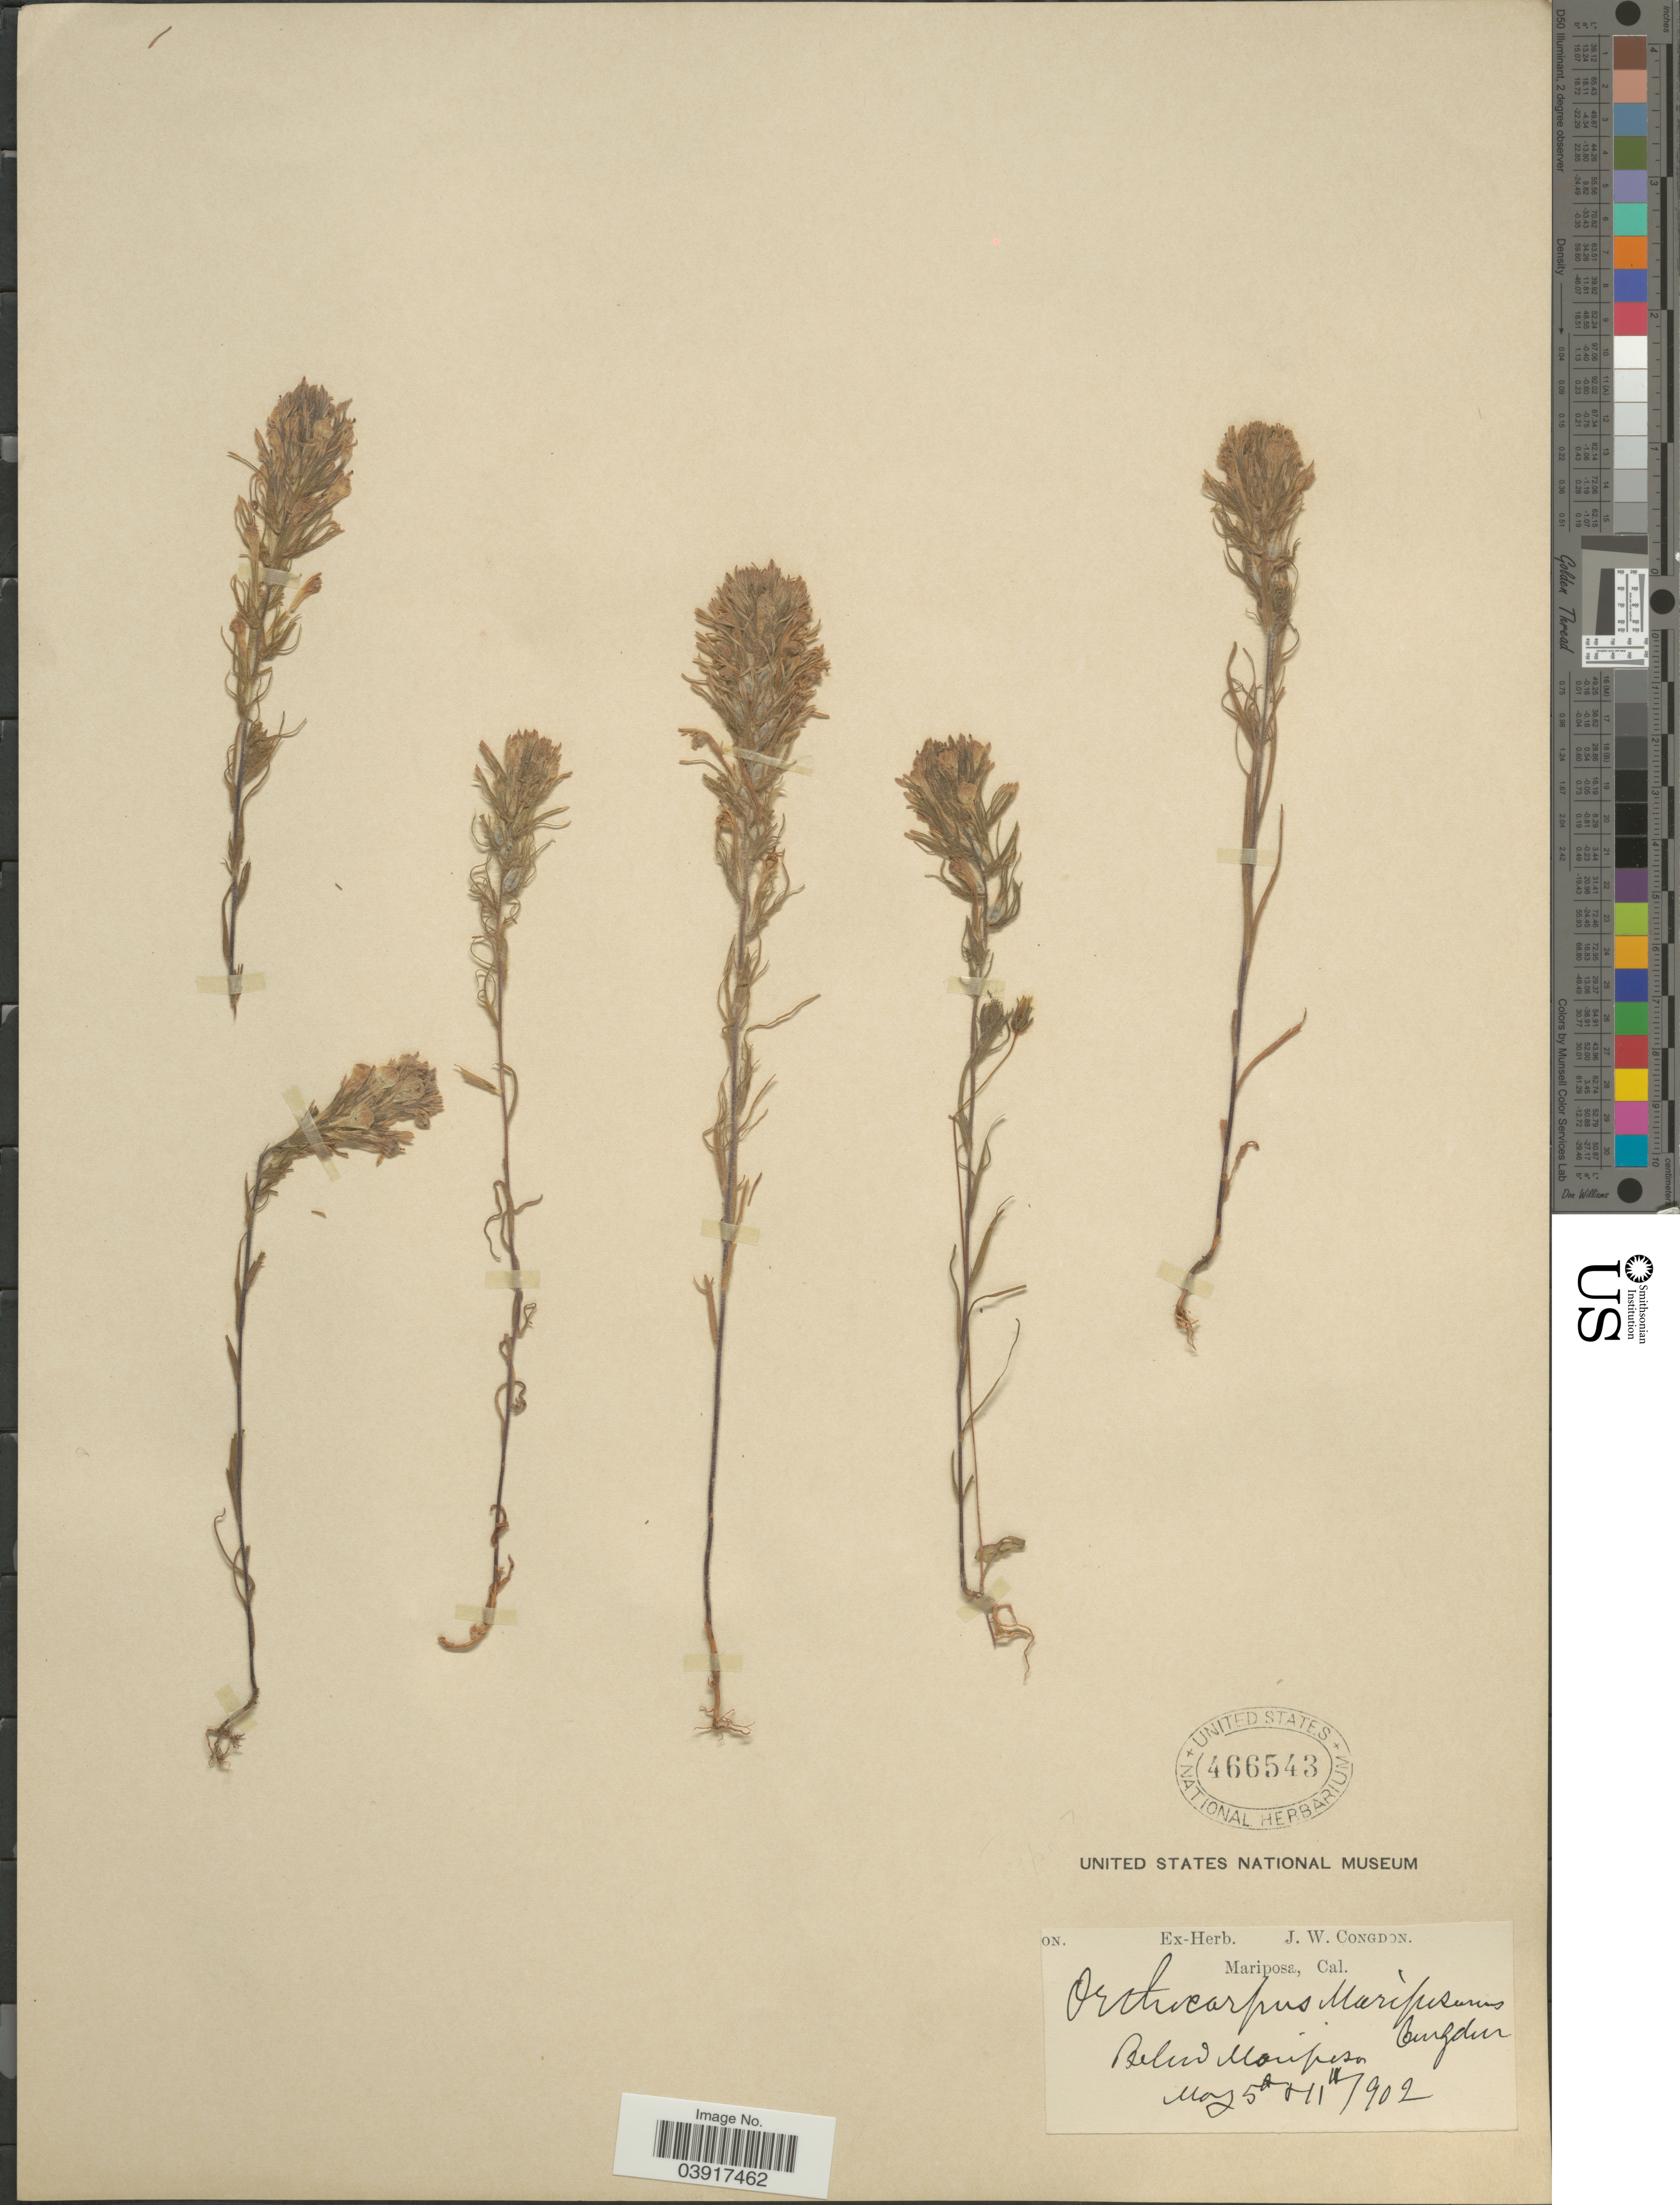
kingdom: Plantae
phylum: Tracheophyta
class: Magnoliopsida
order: Lamiales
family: Orobanchaceae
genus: Orthocarpus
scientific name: Orthocarpus linearilobus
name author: Benth.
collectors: ex herb. J. W. Congdon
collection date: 1902-05-05/1902-05-11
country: United States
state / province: California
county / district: Mariposa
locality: Below Mariposa.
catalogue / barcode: US 466543